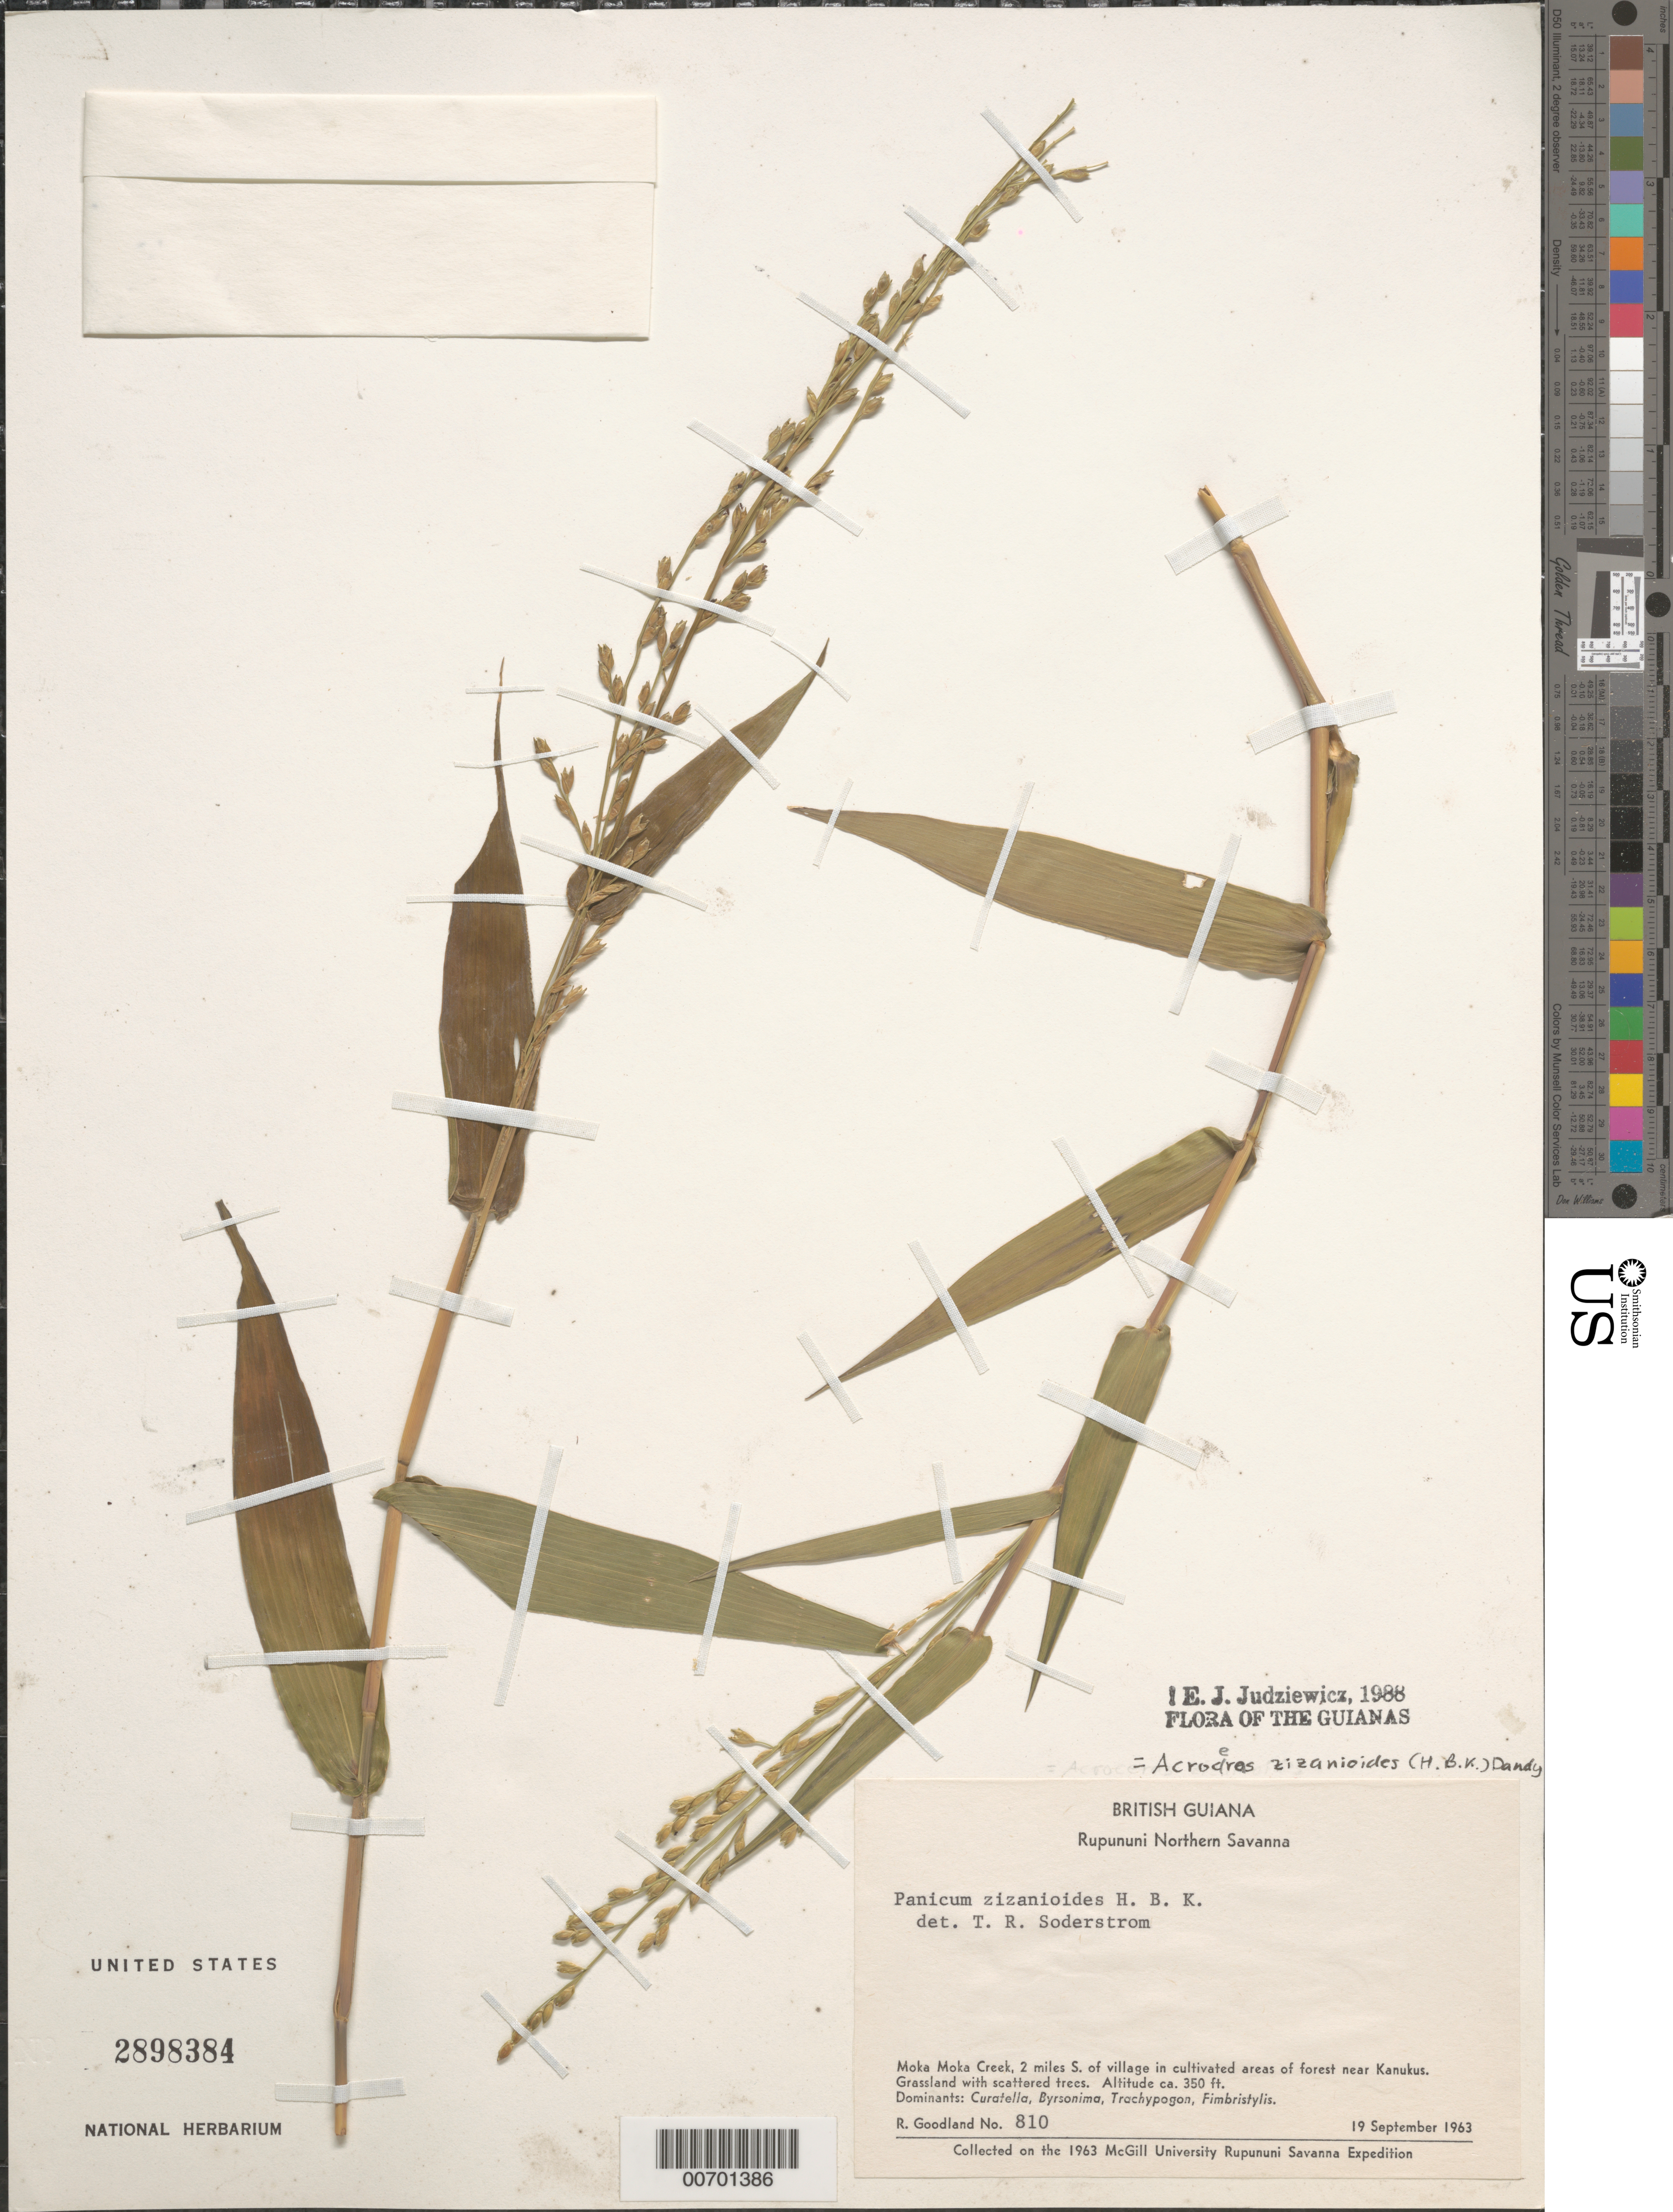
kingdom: Plantae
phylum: Tracheophyta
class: Liliopsida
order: Poales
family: Poaceae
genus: Panicum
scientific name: Panicum zizanioides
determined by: Soderstrom, T. R.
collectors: R. Goodland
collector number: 810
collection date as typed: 19-Sep-63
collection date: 1963-09-19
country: Guyana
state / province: U. Takutu-U. Essequibo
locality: Rupununi Northern Savanna, Moka Moka Creek, 2 mi. S of village, near Kanukus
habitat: Grassland with scattered trees. Dominants: Curatella, Byrsonima, Trachypogon, Fimbristylis; in cultivated areas of forest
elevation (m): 107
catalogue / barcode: US 2898384